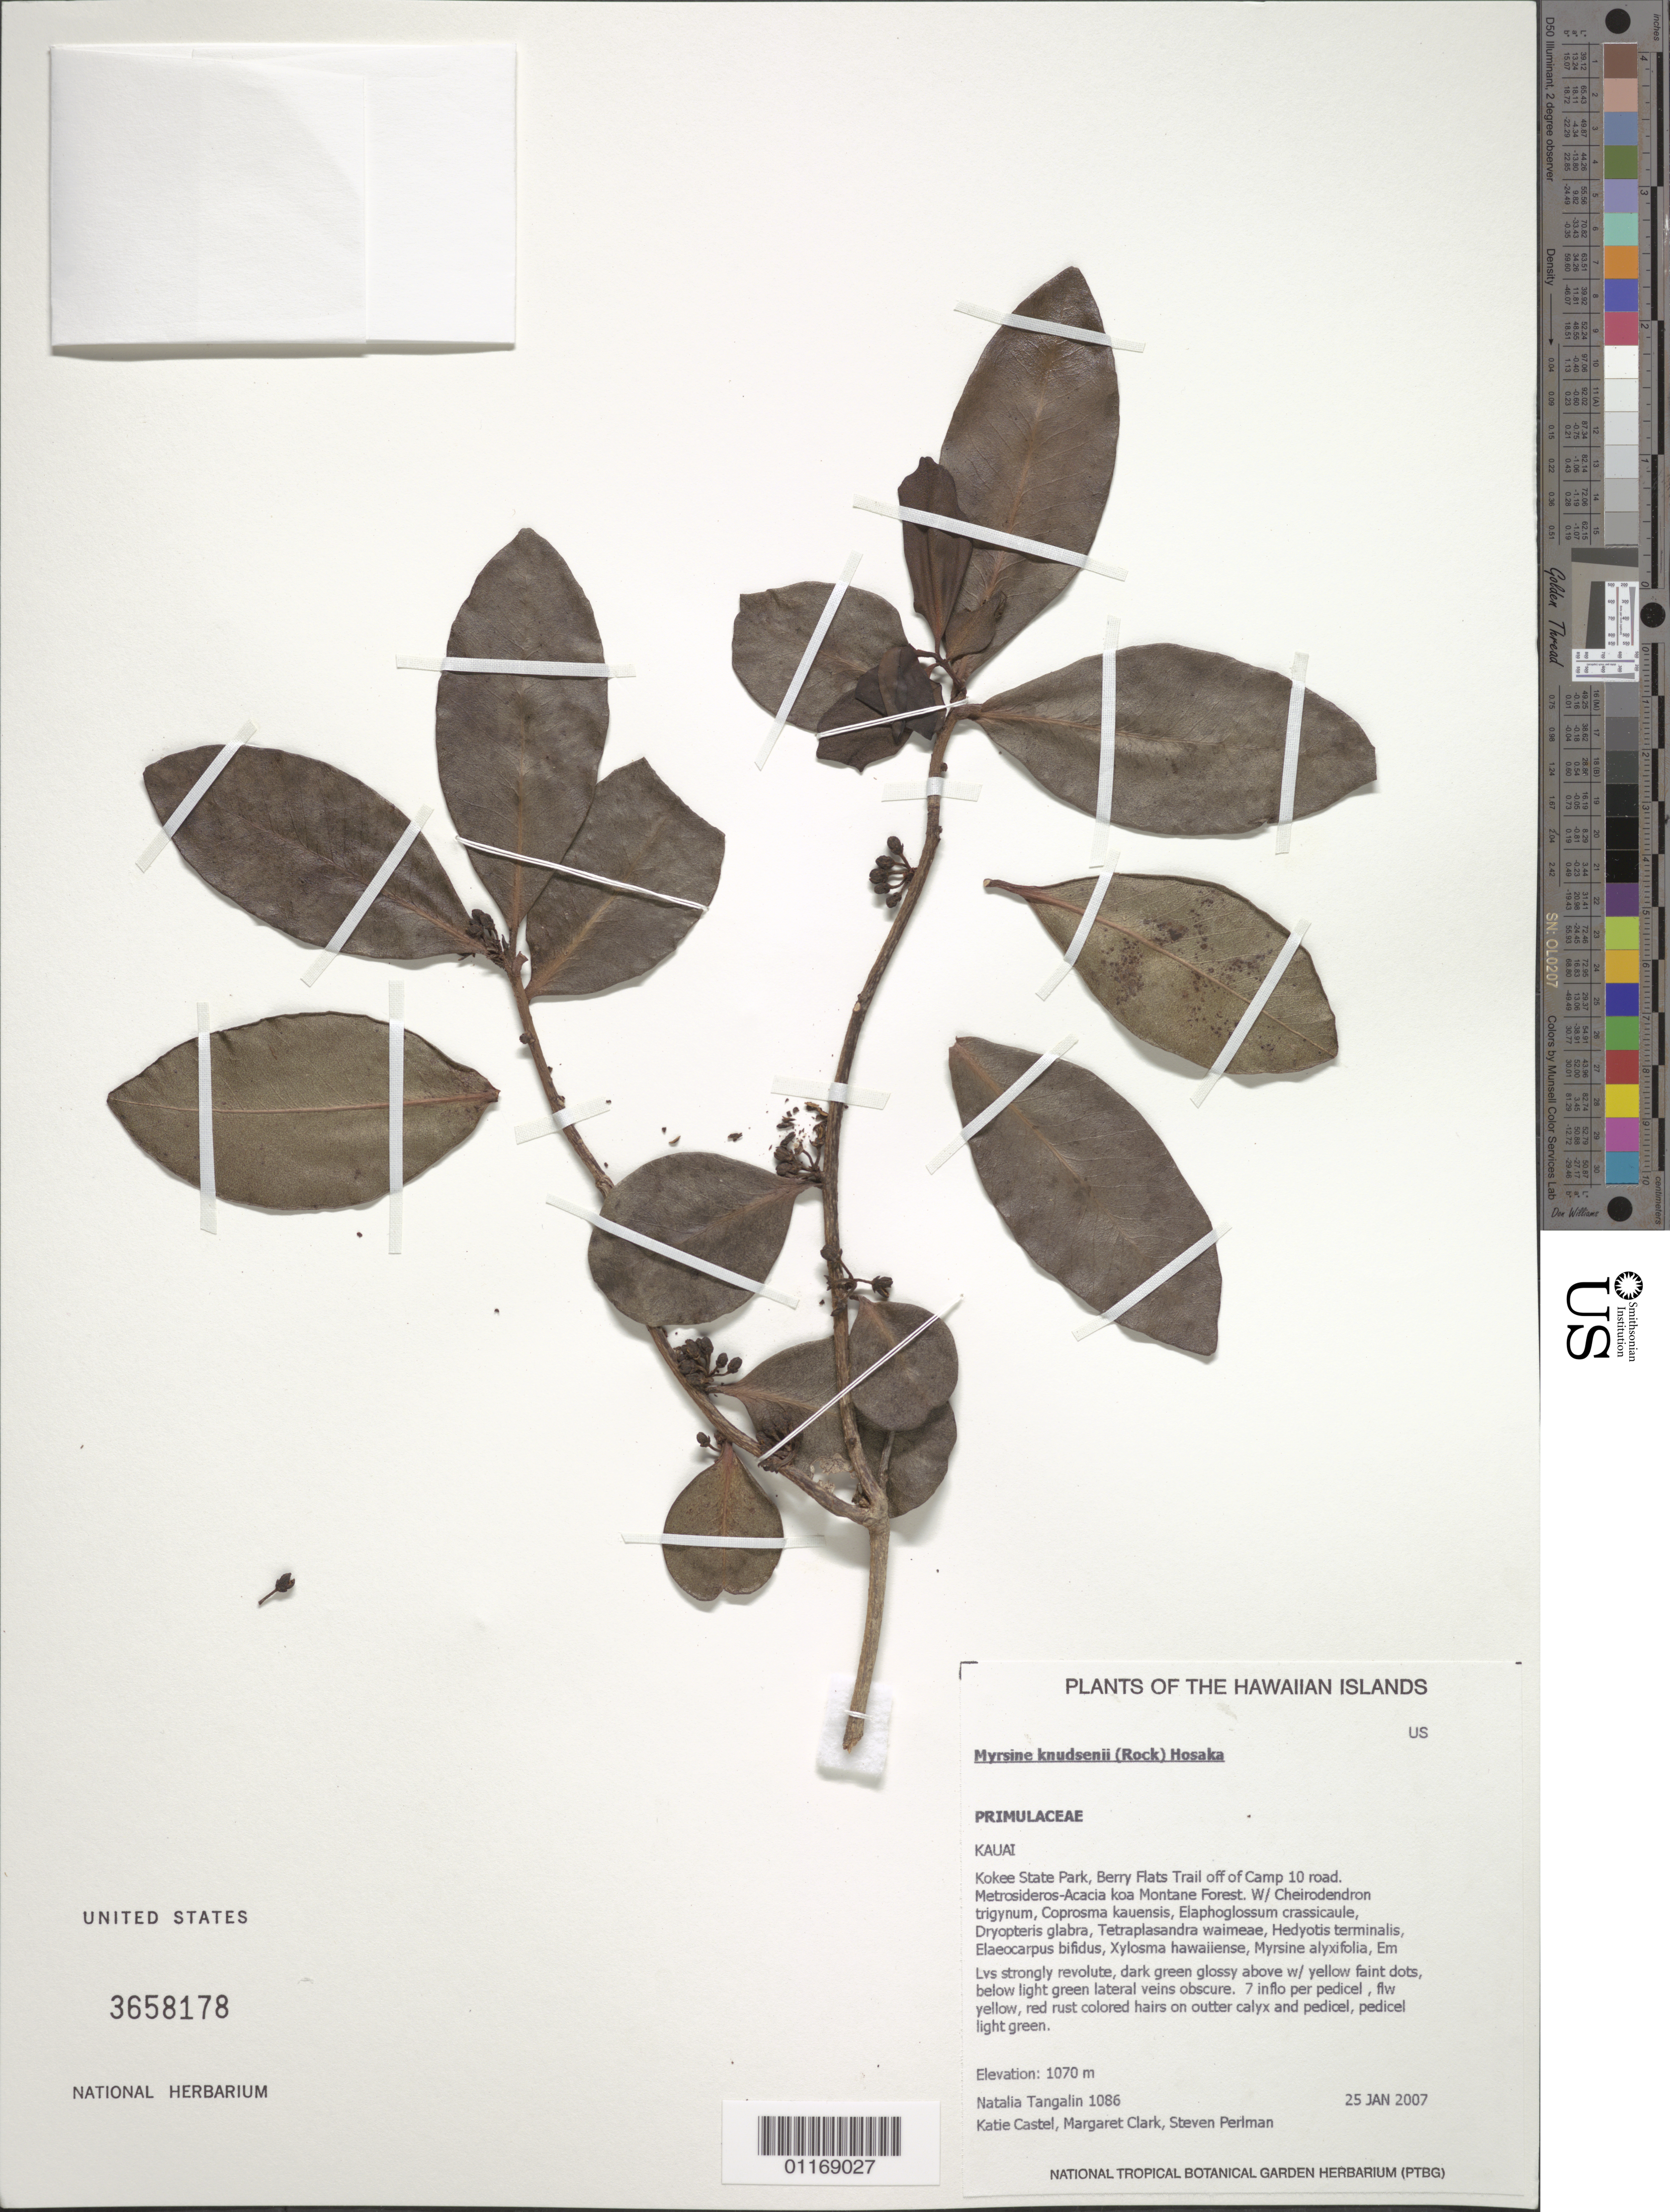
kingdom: Plantae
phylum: Tracheophyta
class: Magnoliopsida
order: Ericales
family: Primulaceae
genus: Myrsine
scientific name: Myrsine knudsenii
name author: (Rock) Hosaka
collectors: N. Tangalin, K. Castel, M. Clark & S. P. Perlman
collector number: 1086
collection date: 2007-01-25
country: United States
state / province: Hawaii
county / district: Kaui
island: Kaua'i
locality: Kokee State Park, Berry Flats trail off of Camp 10 road.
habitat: Metrosideros-Acacia koa Montane Forest.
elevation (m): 1070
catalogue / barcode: US 3658178